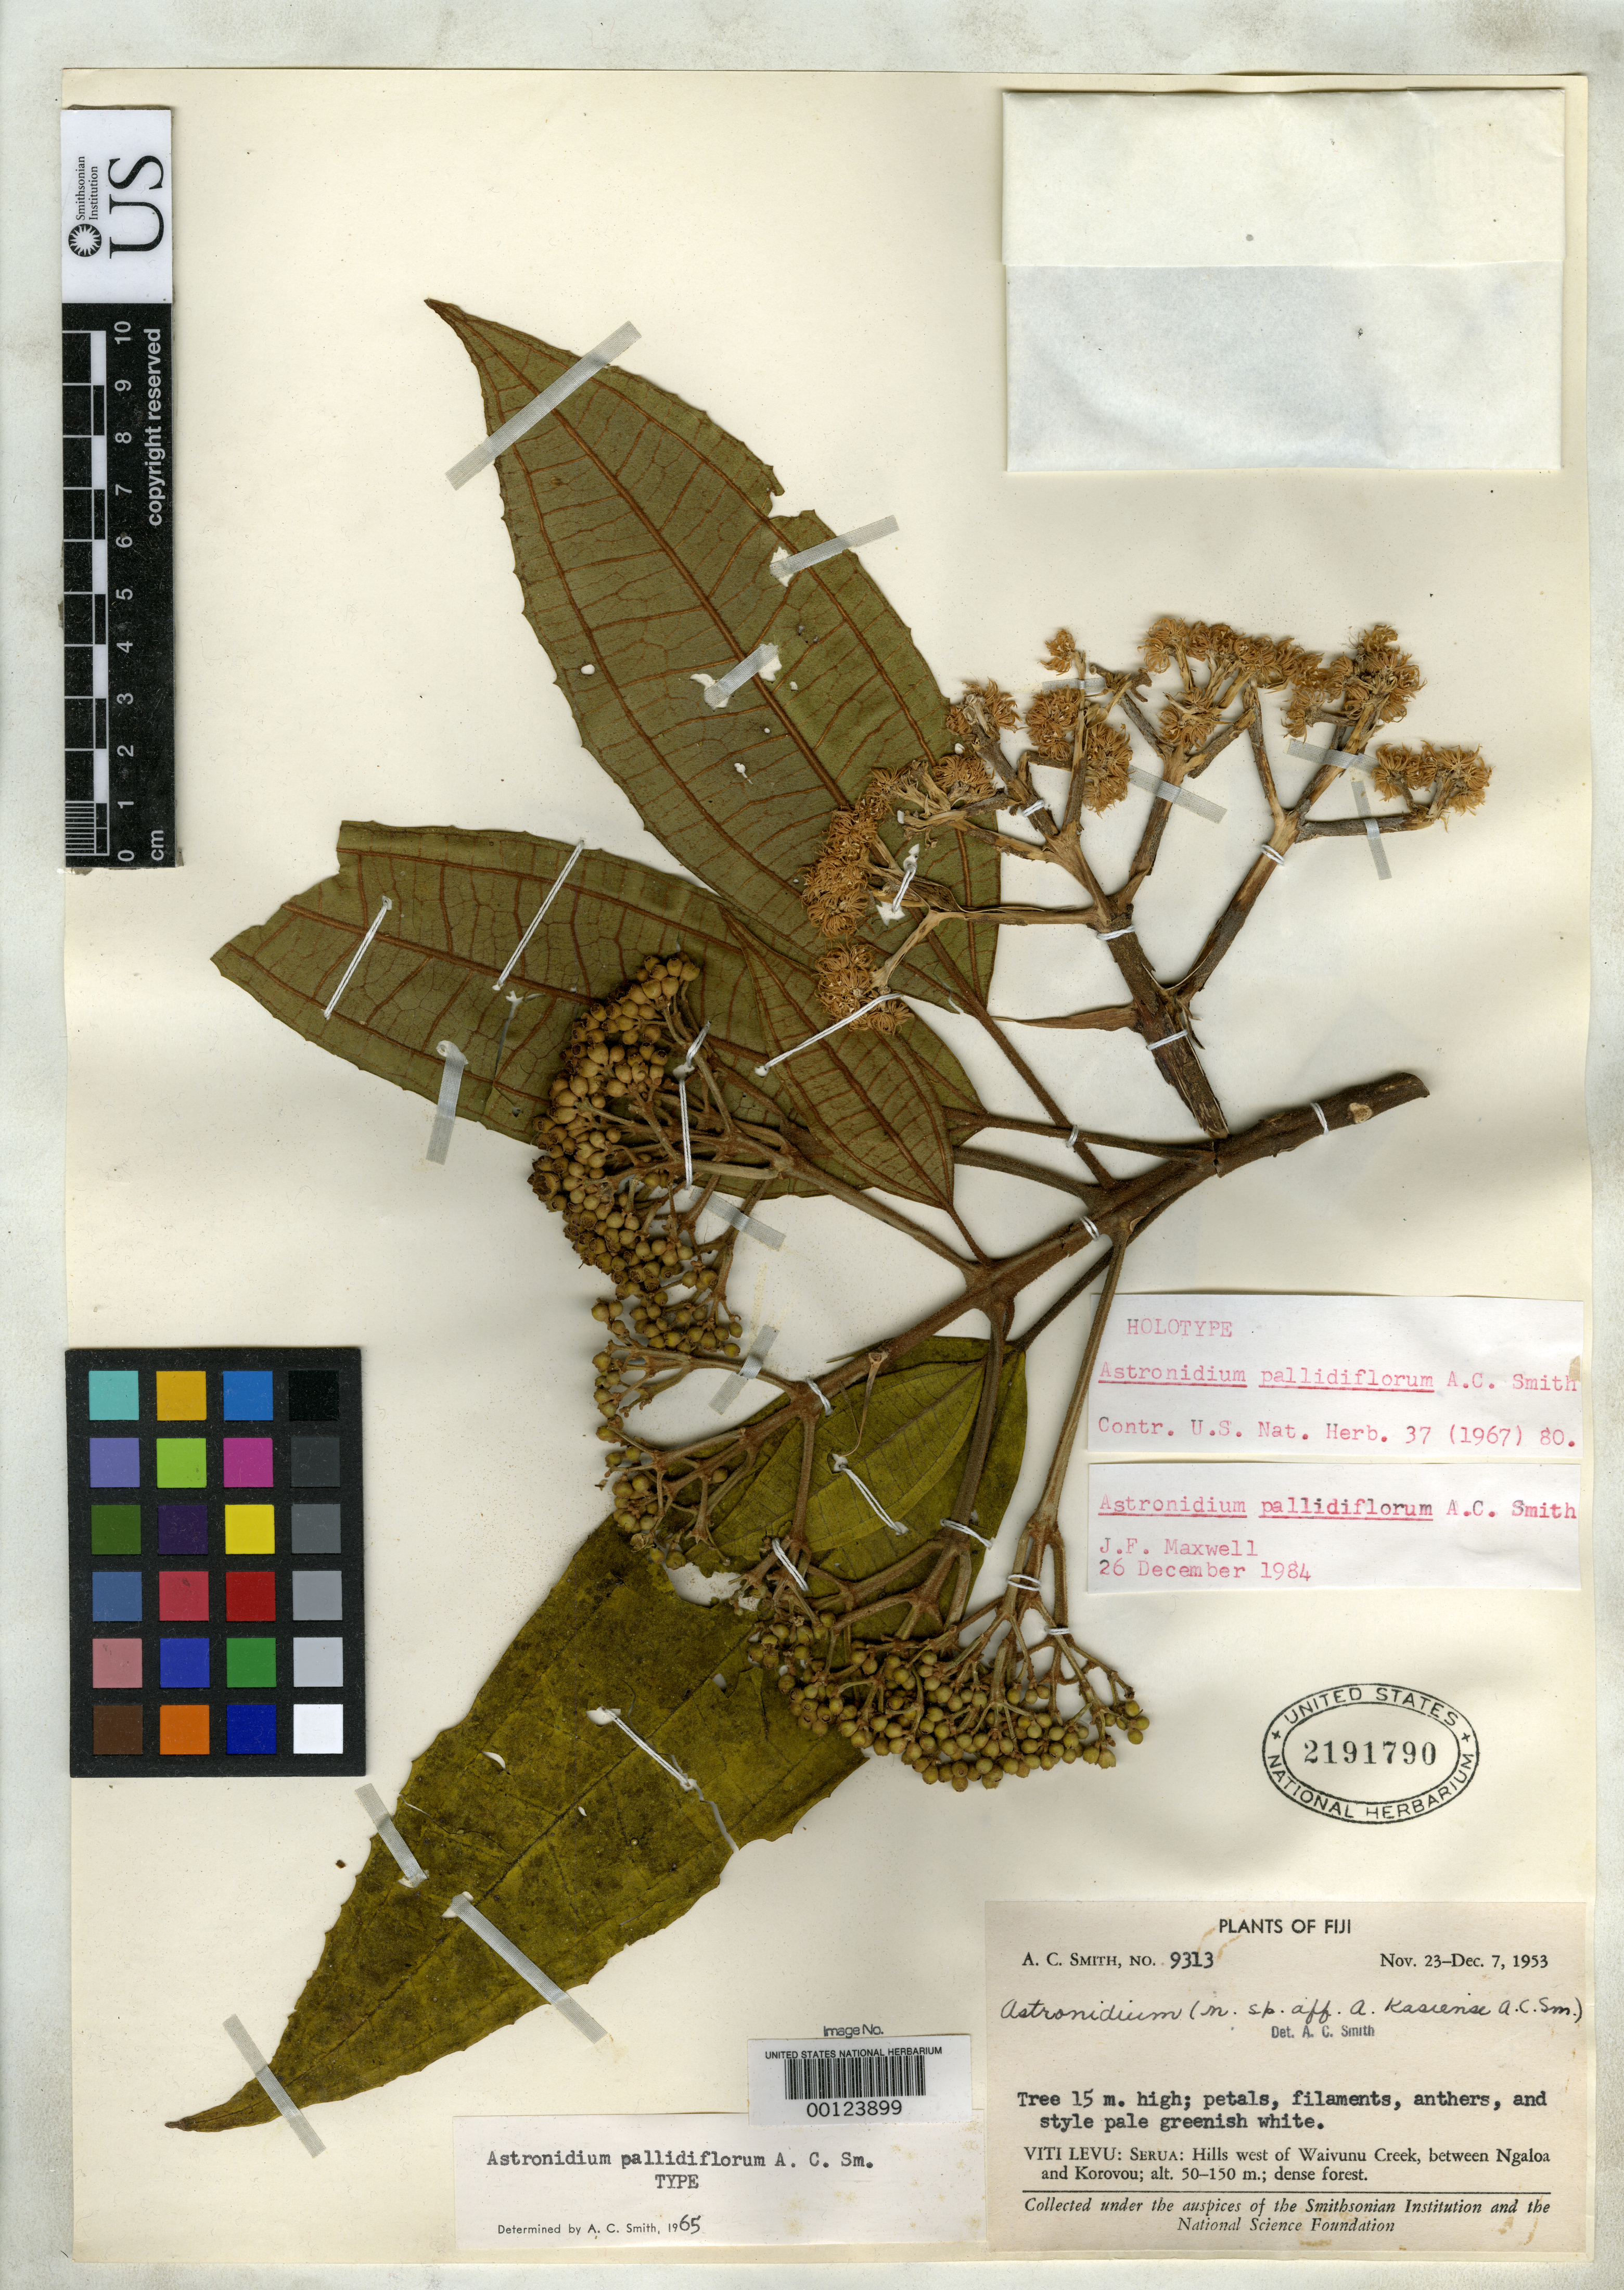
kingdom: Plantae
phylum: Tracheophyta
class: Magnoliopsida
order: Myrtales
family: Melastomataceae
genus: Astronidium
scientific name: Astronidium pallidiflorum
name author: A.C. Sm.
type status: Holotype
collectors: A. C. Smith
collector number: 9313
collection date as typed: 26 Nov 1953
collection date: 1953-11-26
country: Fiji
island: Viti Levu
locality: Serua, Waivunu. [Viti Levu Group]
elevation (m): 50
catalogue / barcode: US 2191790